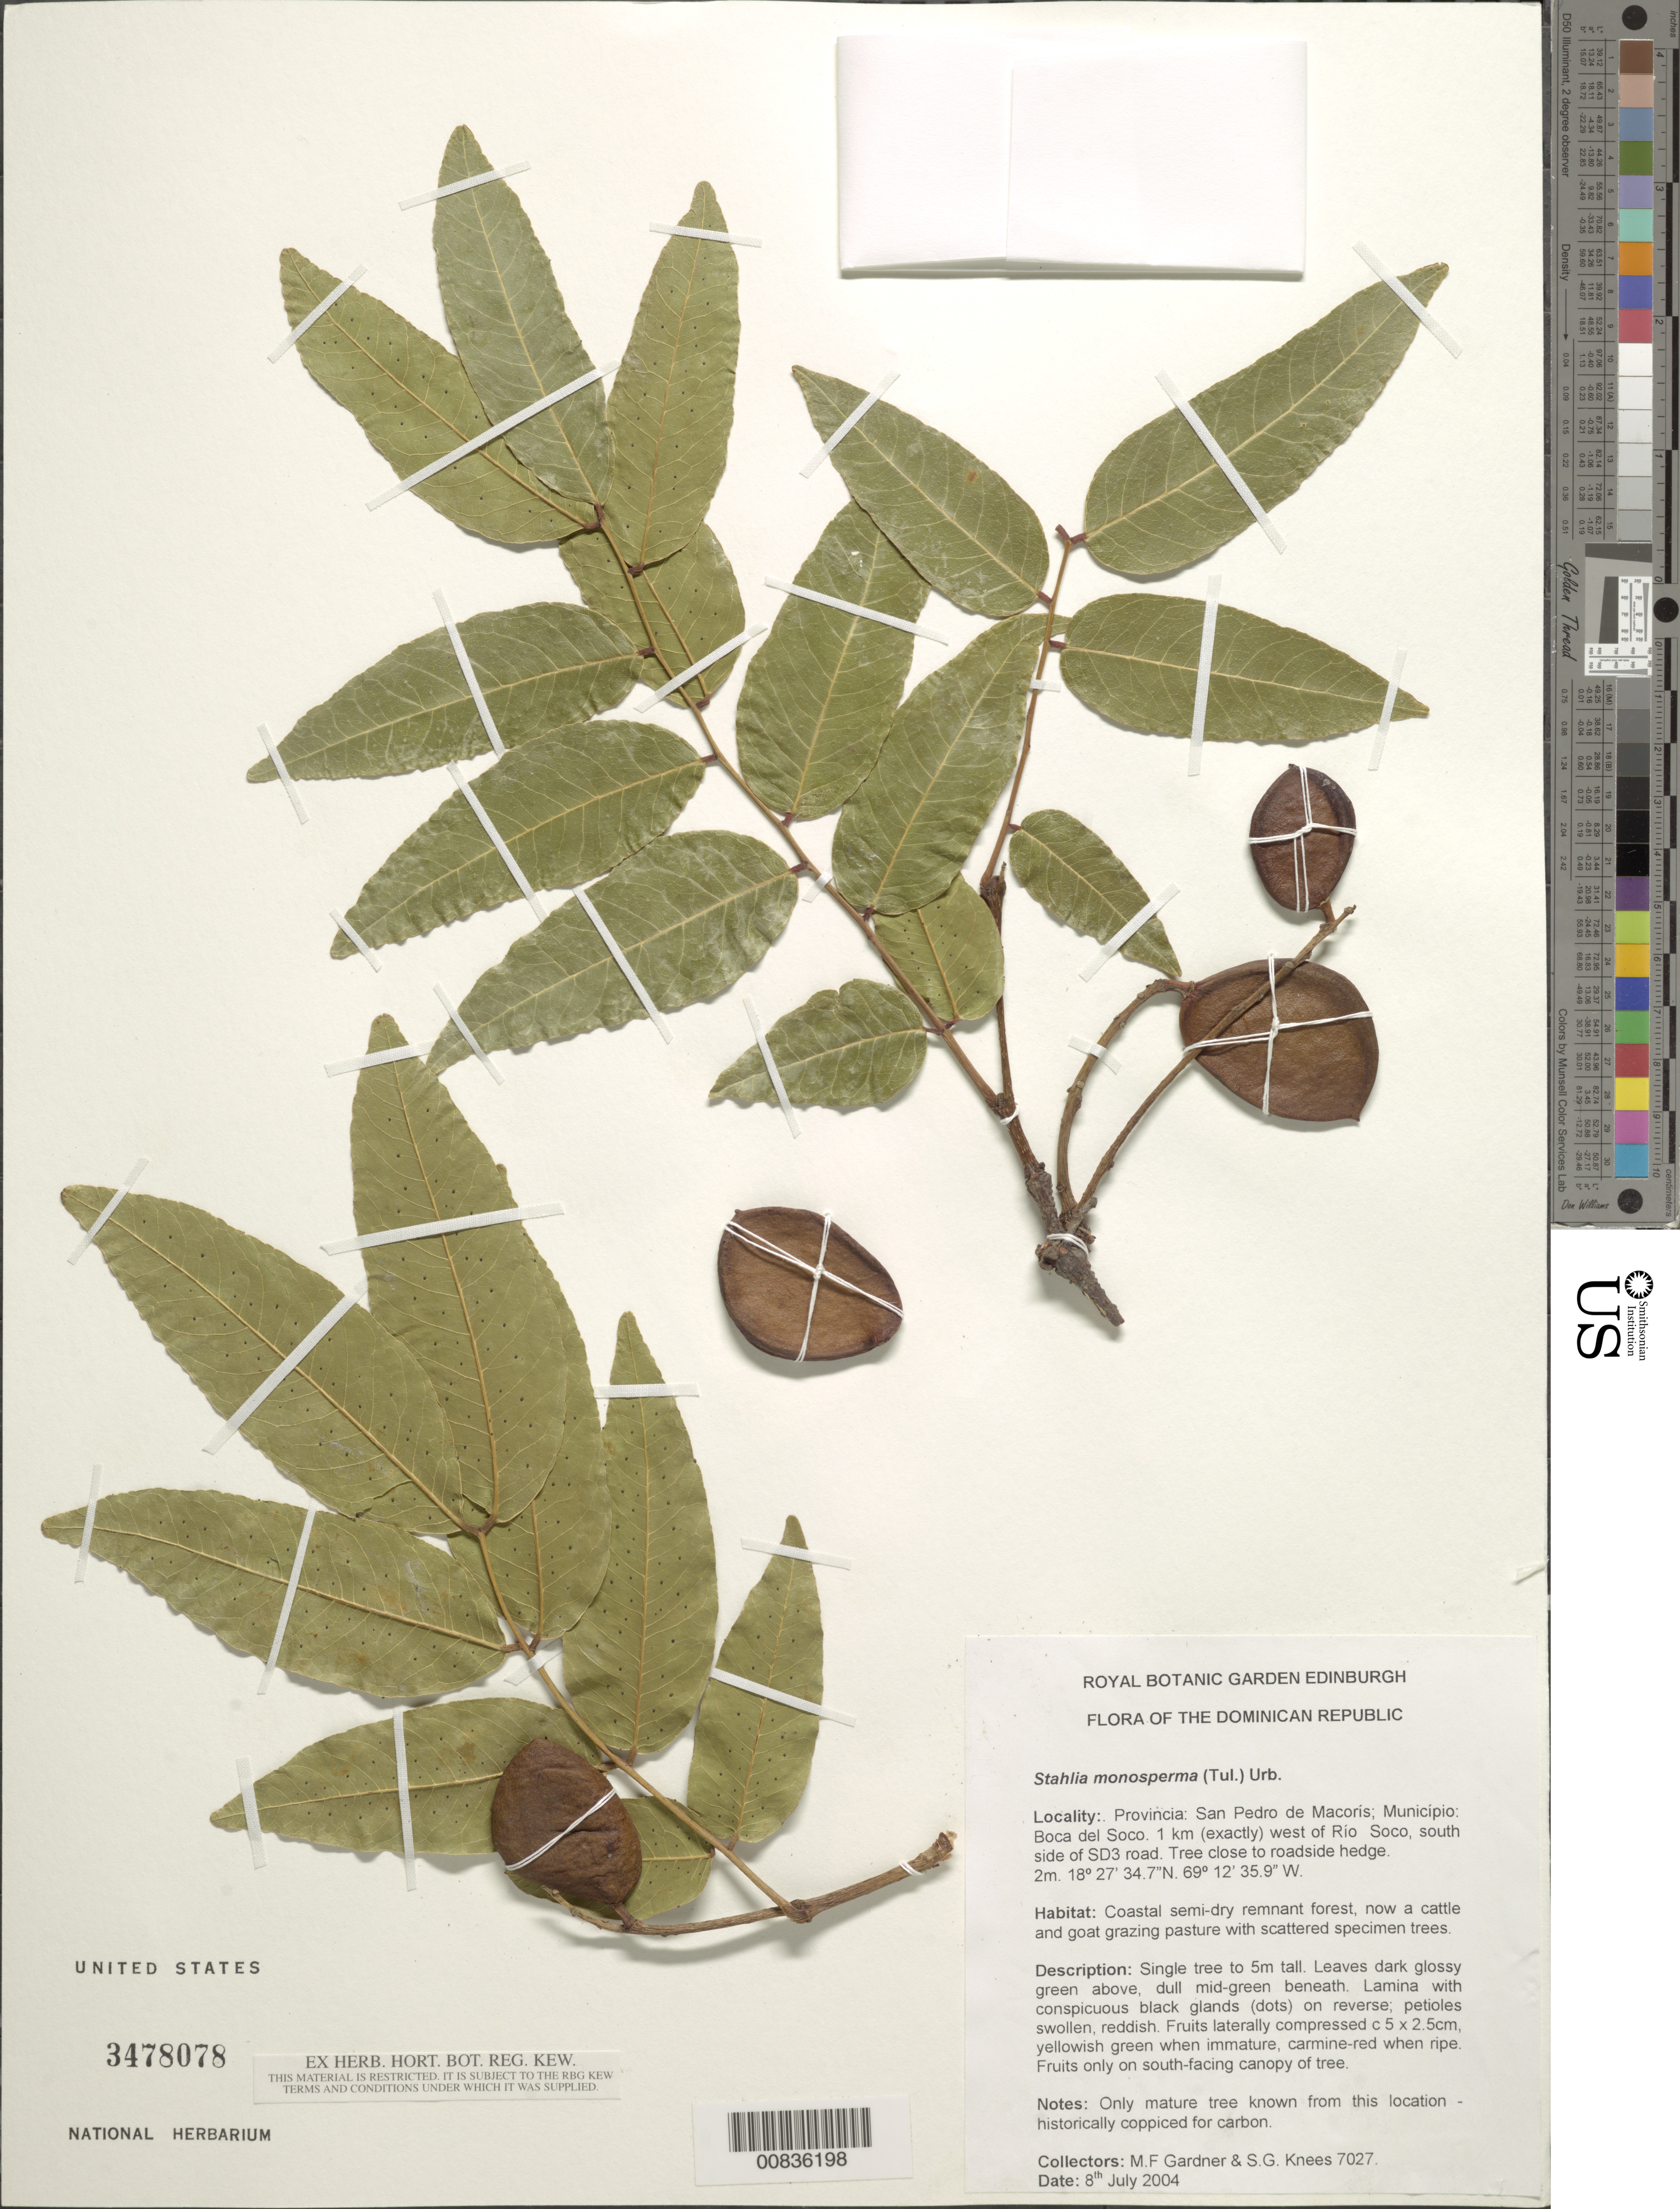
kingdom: Plantae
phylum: Tracheophyta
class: Magnoliopsida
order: Fabales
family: Fabaceae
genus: Libidibia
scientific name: Libidibia monosperma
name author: (Tul.) Gagnon & G.P. Lewis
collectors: M. Gardner & S. Kress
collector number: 7027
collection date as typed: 08 Jul 2004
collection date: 2004-07-08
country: Dominican Republic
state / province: San Pedro de Macoris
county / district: Boca del Soco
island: Hispaniola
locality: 1 km (exactly) west of Rio Soco, south side of SD3 road, close to roadside hedge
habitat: Coastal semi-dry remnant forest, now a cattle and goat grazing pasture with scattered specimen trees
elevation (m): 2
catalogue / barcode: US 3478078